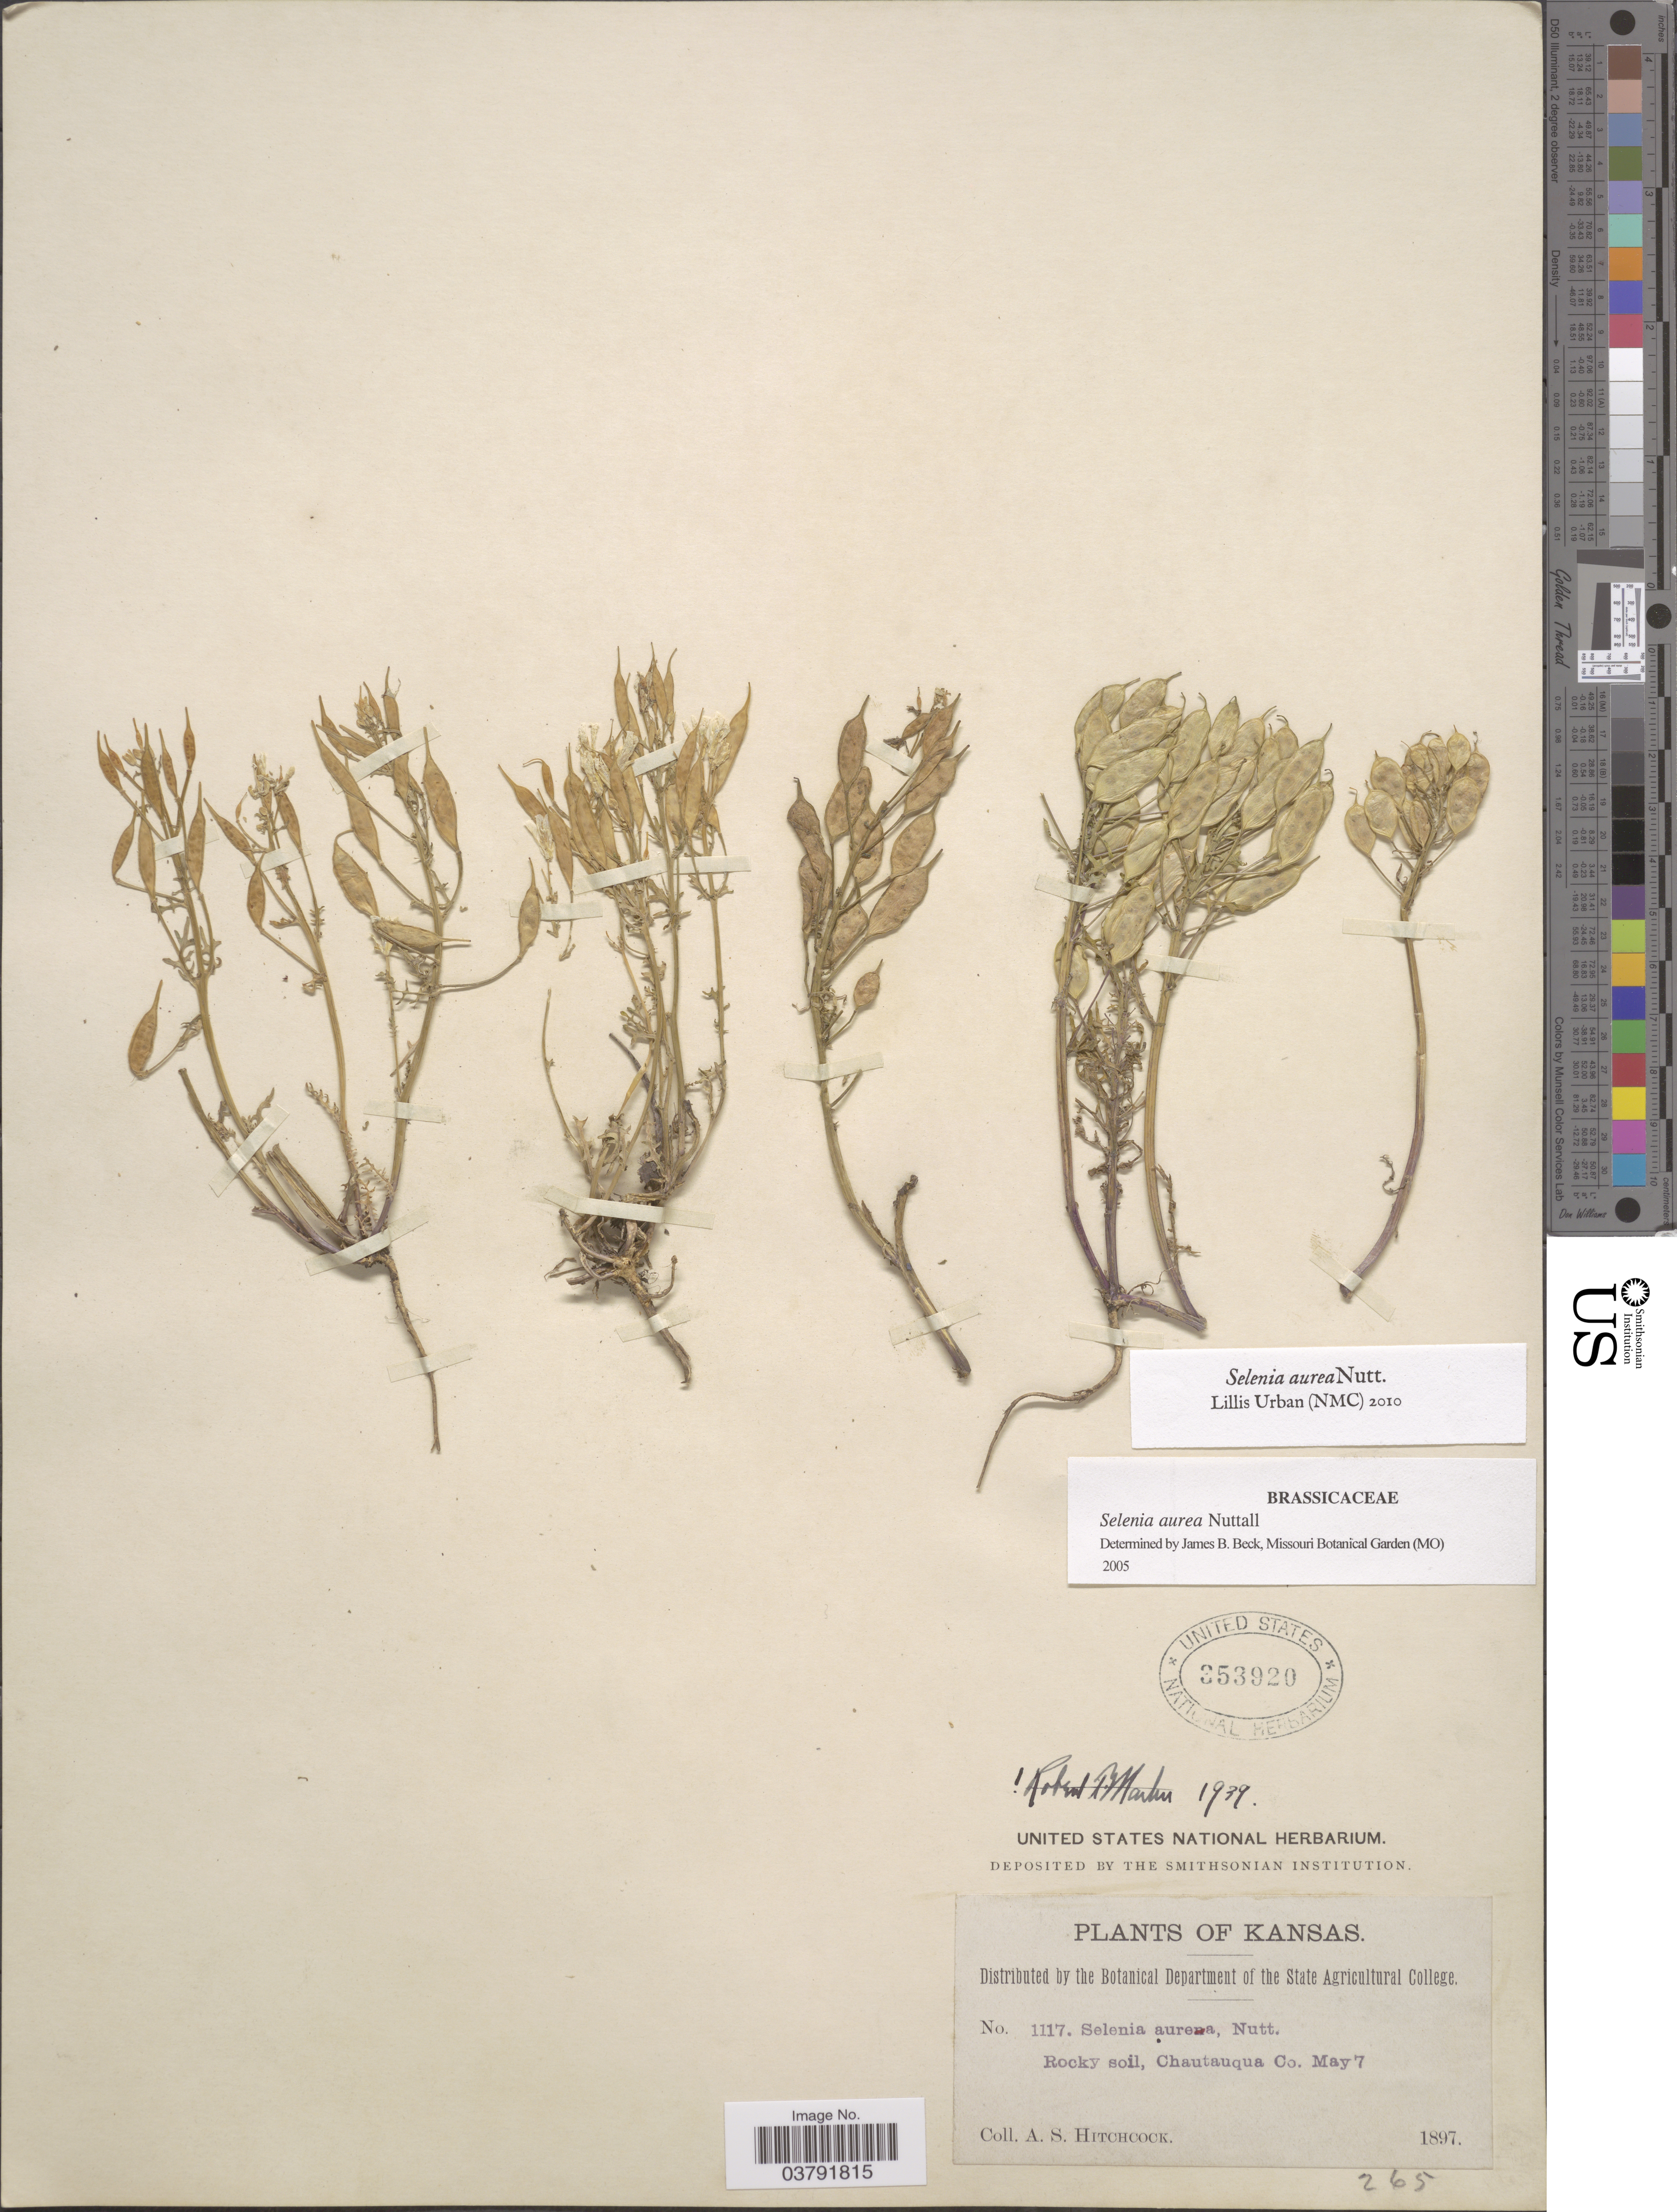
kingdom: Plantae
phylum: Tracheophyta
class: Magnoliopsida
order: Brassicales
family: Brassicaceae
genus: Selenia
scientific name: Selenia aurea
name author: Nutt.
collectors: A. S. Hitchcock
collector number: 1117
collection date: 1897-05-07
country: United States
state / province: Kansas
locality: Chautauqua Co.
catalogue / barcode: US 353920